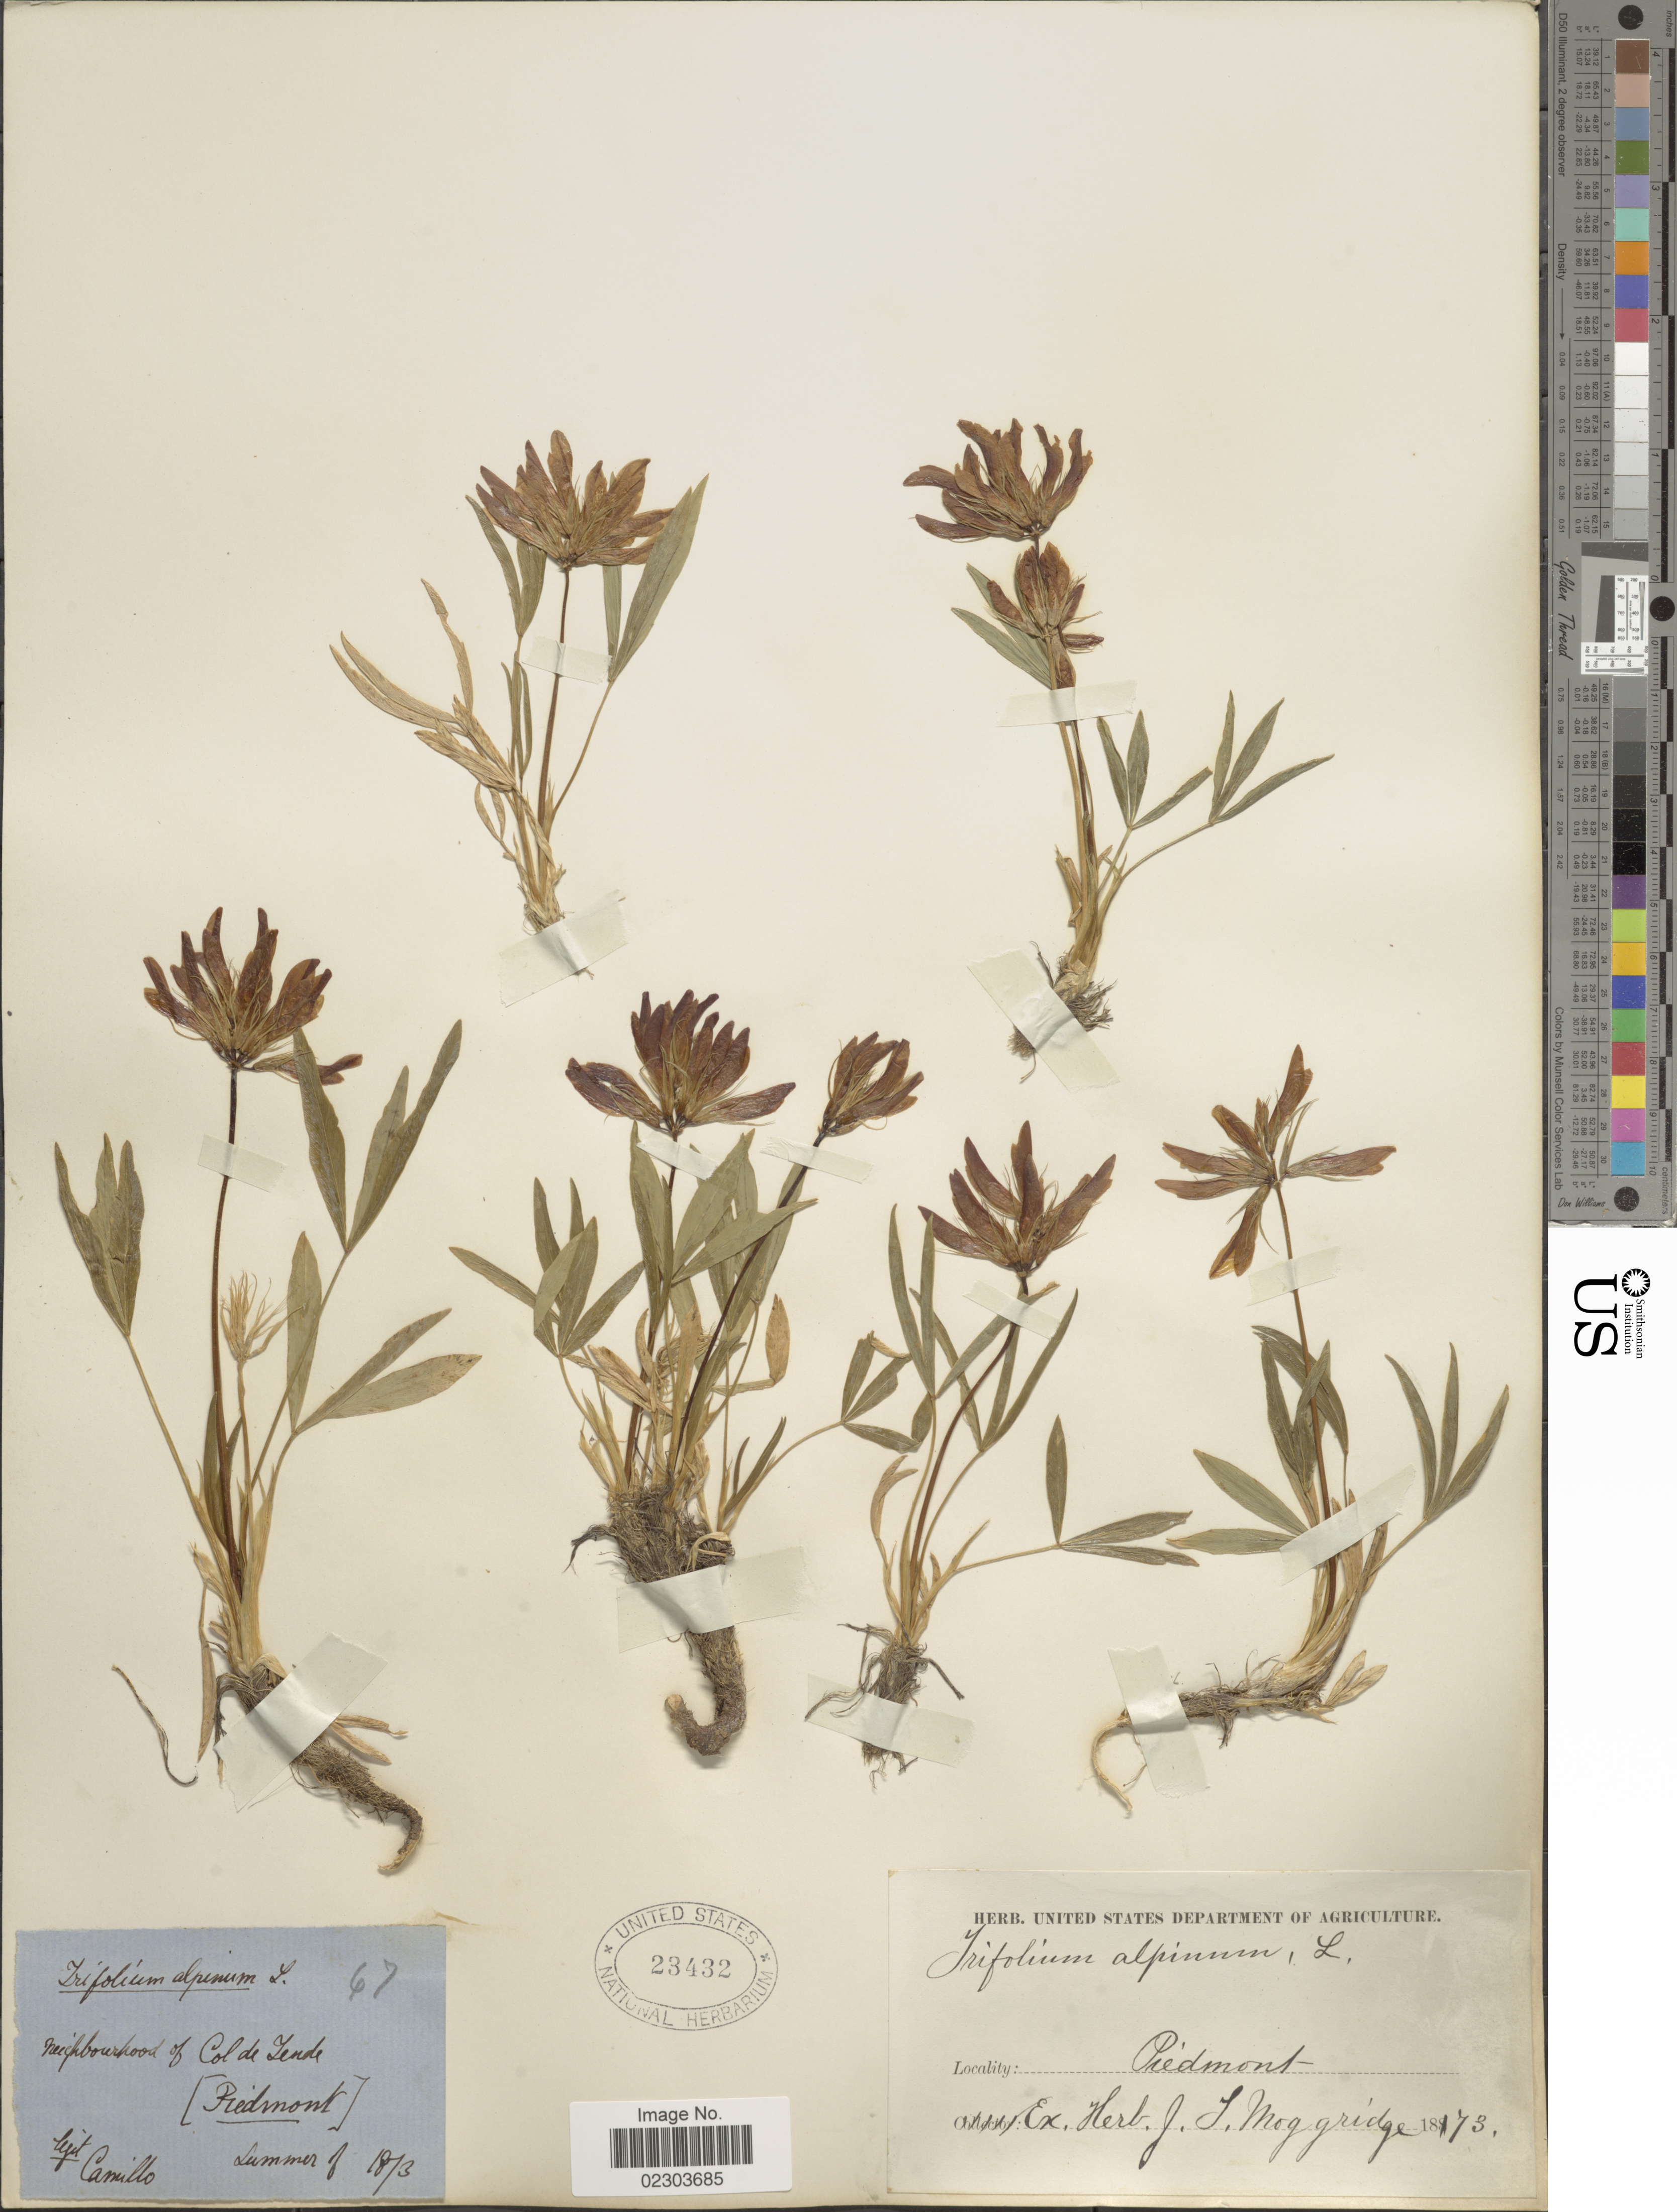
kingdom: Plantae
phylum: Tracheophyta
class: Magnoliopsida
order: Fabales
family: Fabaceae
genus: Trifolium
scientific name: Trifolium alpinum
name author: L.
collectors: Camillo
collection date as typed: summer of 1873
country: Italy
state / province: Piedmont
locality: Neighborhood of Col de Tende [interpreted]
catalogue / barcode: US 23432